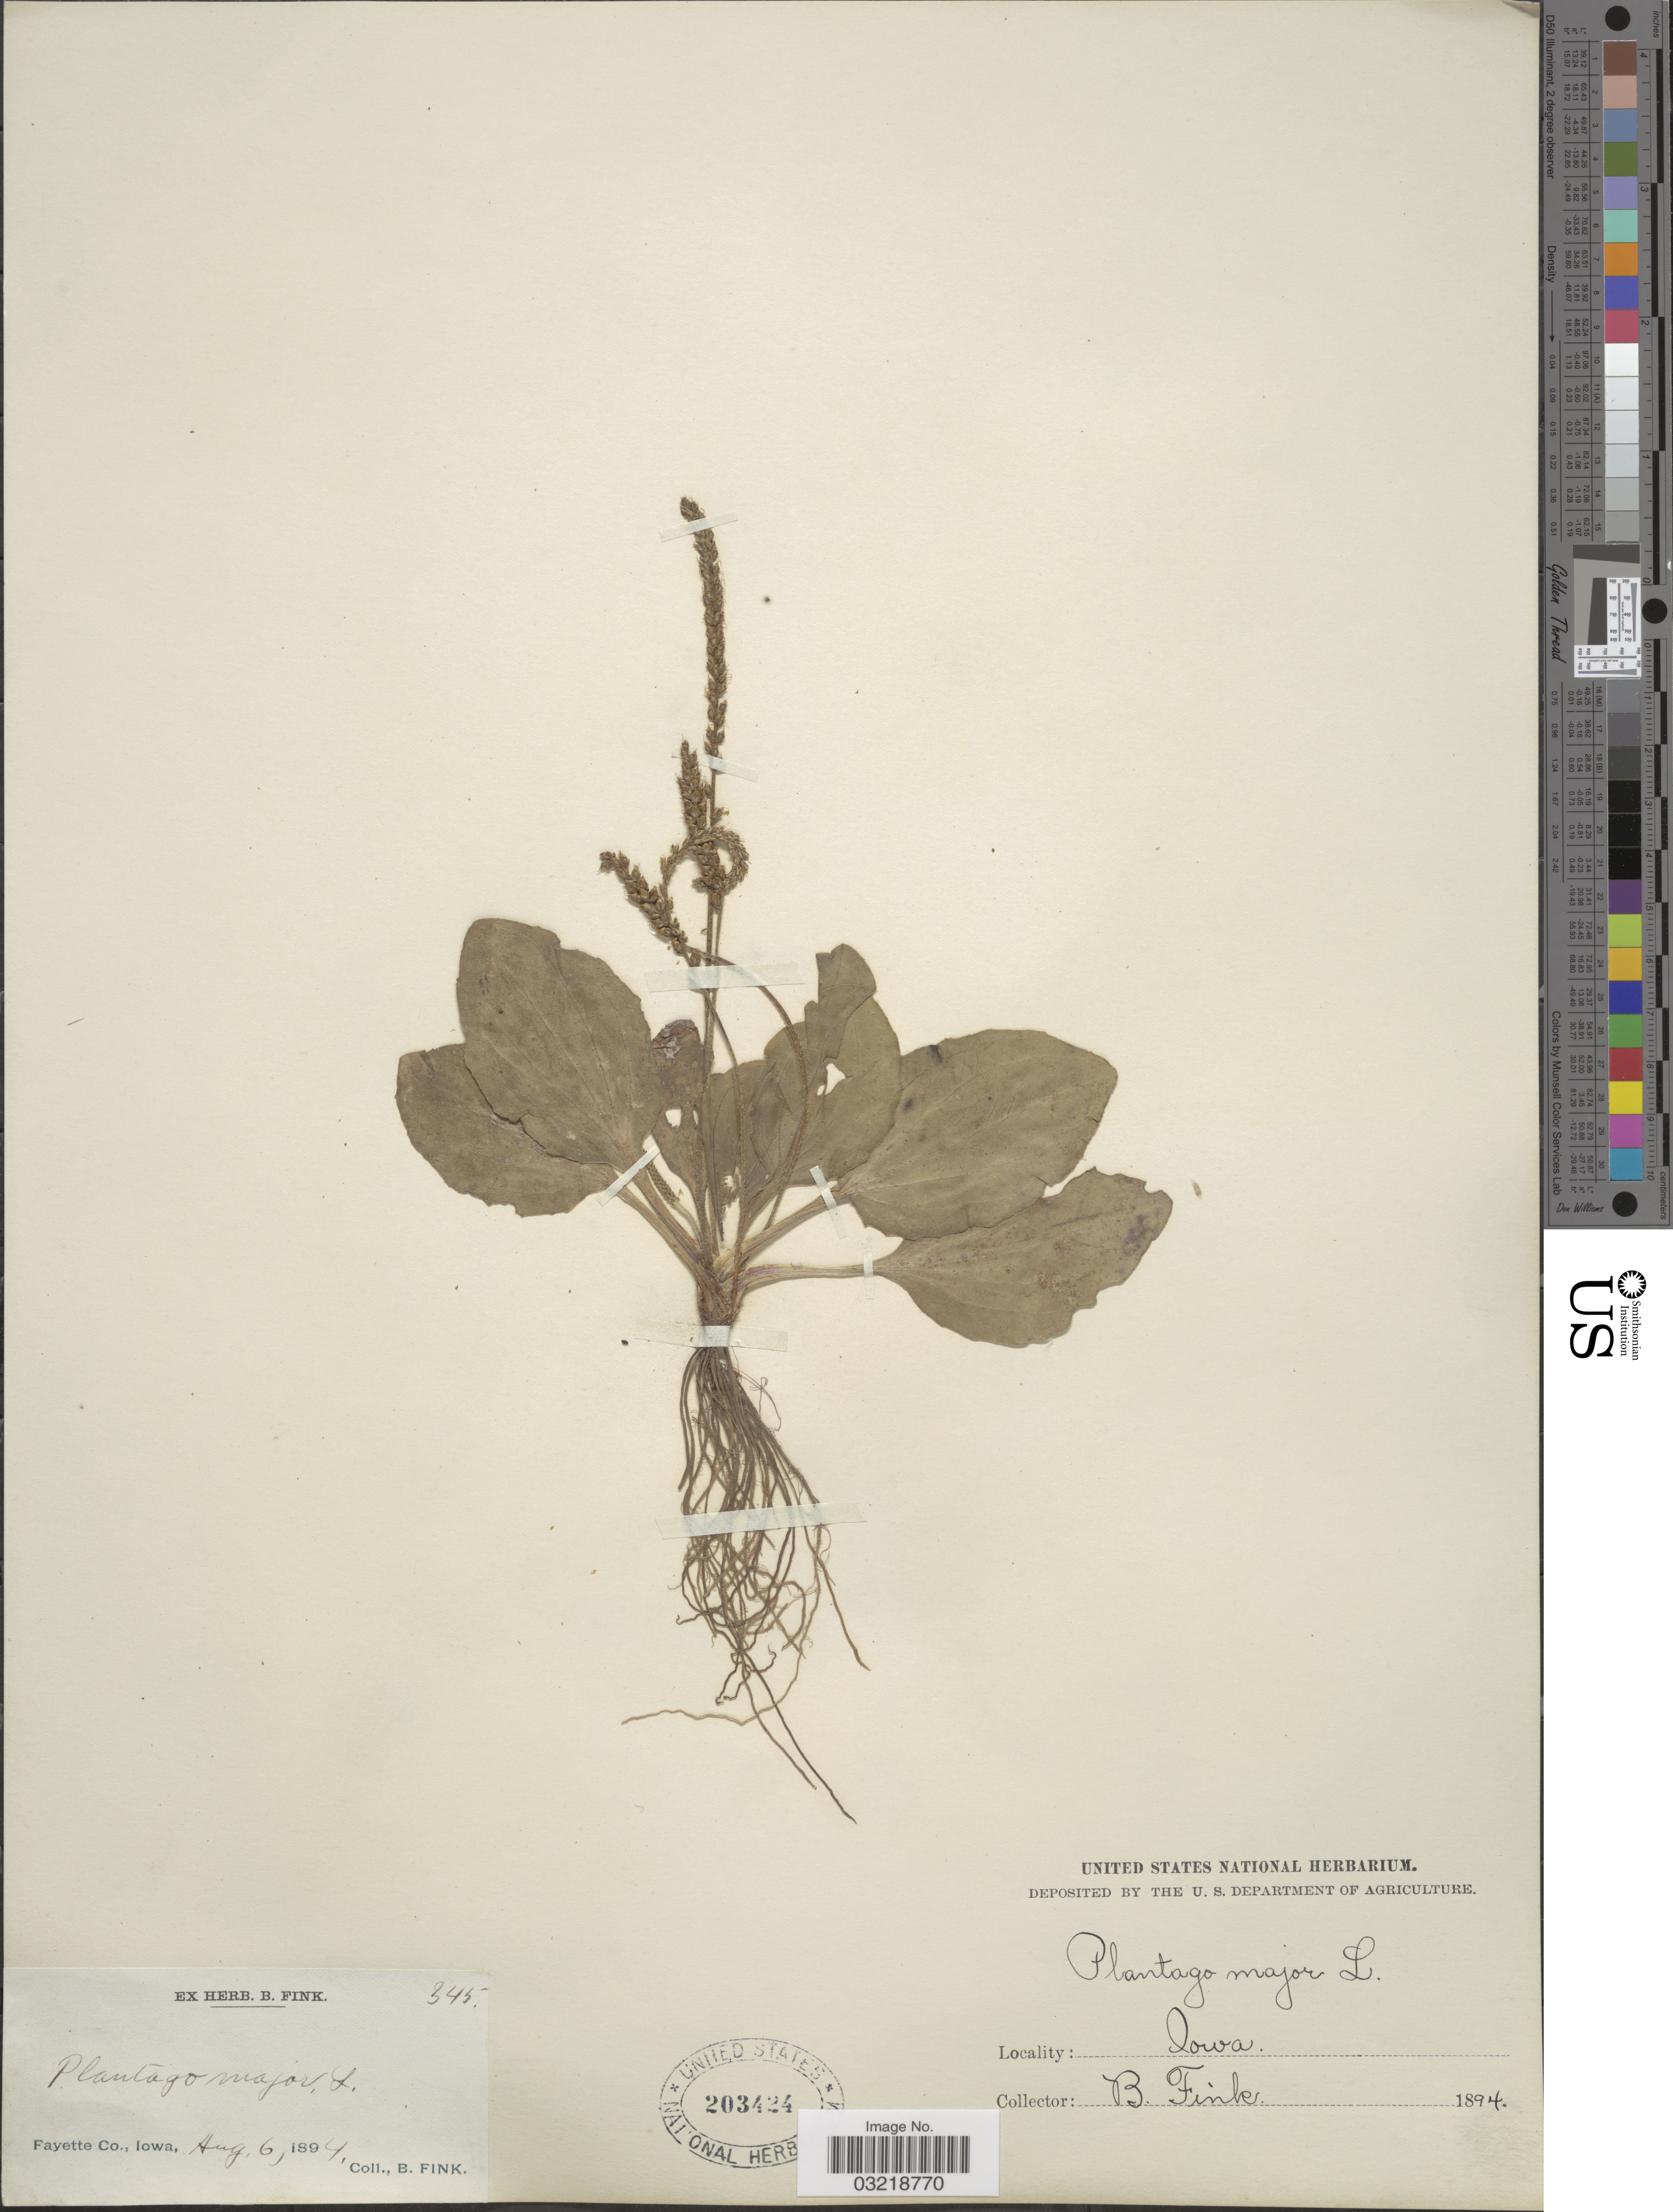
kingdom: Plantae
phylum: Tracheophyta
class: Magnoliopsida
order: Lamiales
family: Plantaginaceae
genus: Plantago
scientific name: Plantago major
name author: L.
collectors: B. Fink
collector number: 345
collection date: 1894-08-06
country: United States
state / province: Iowa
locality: Fayette Co.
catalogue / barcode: US 203424